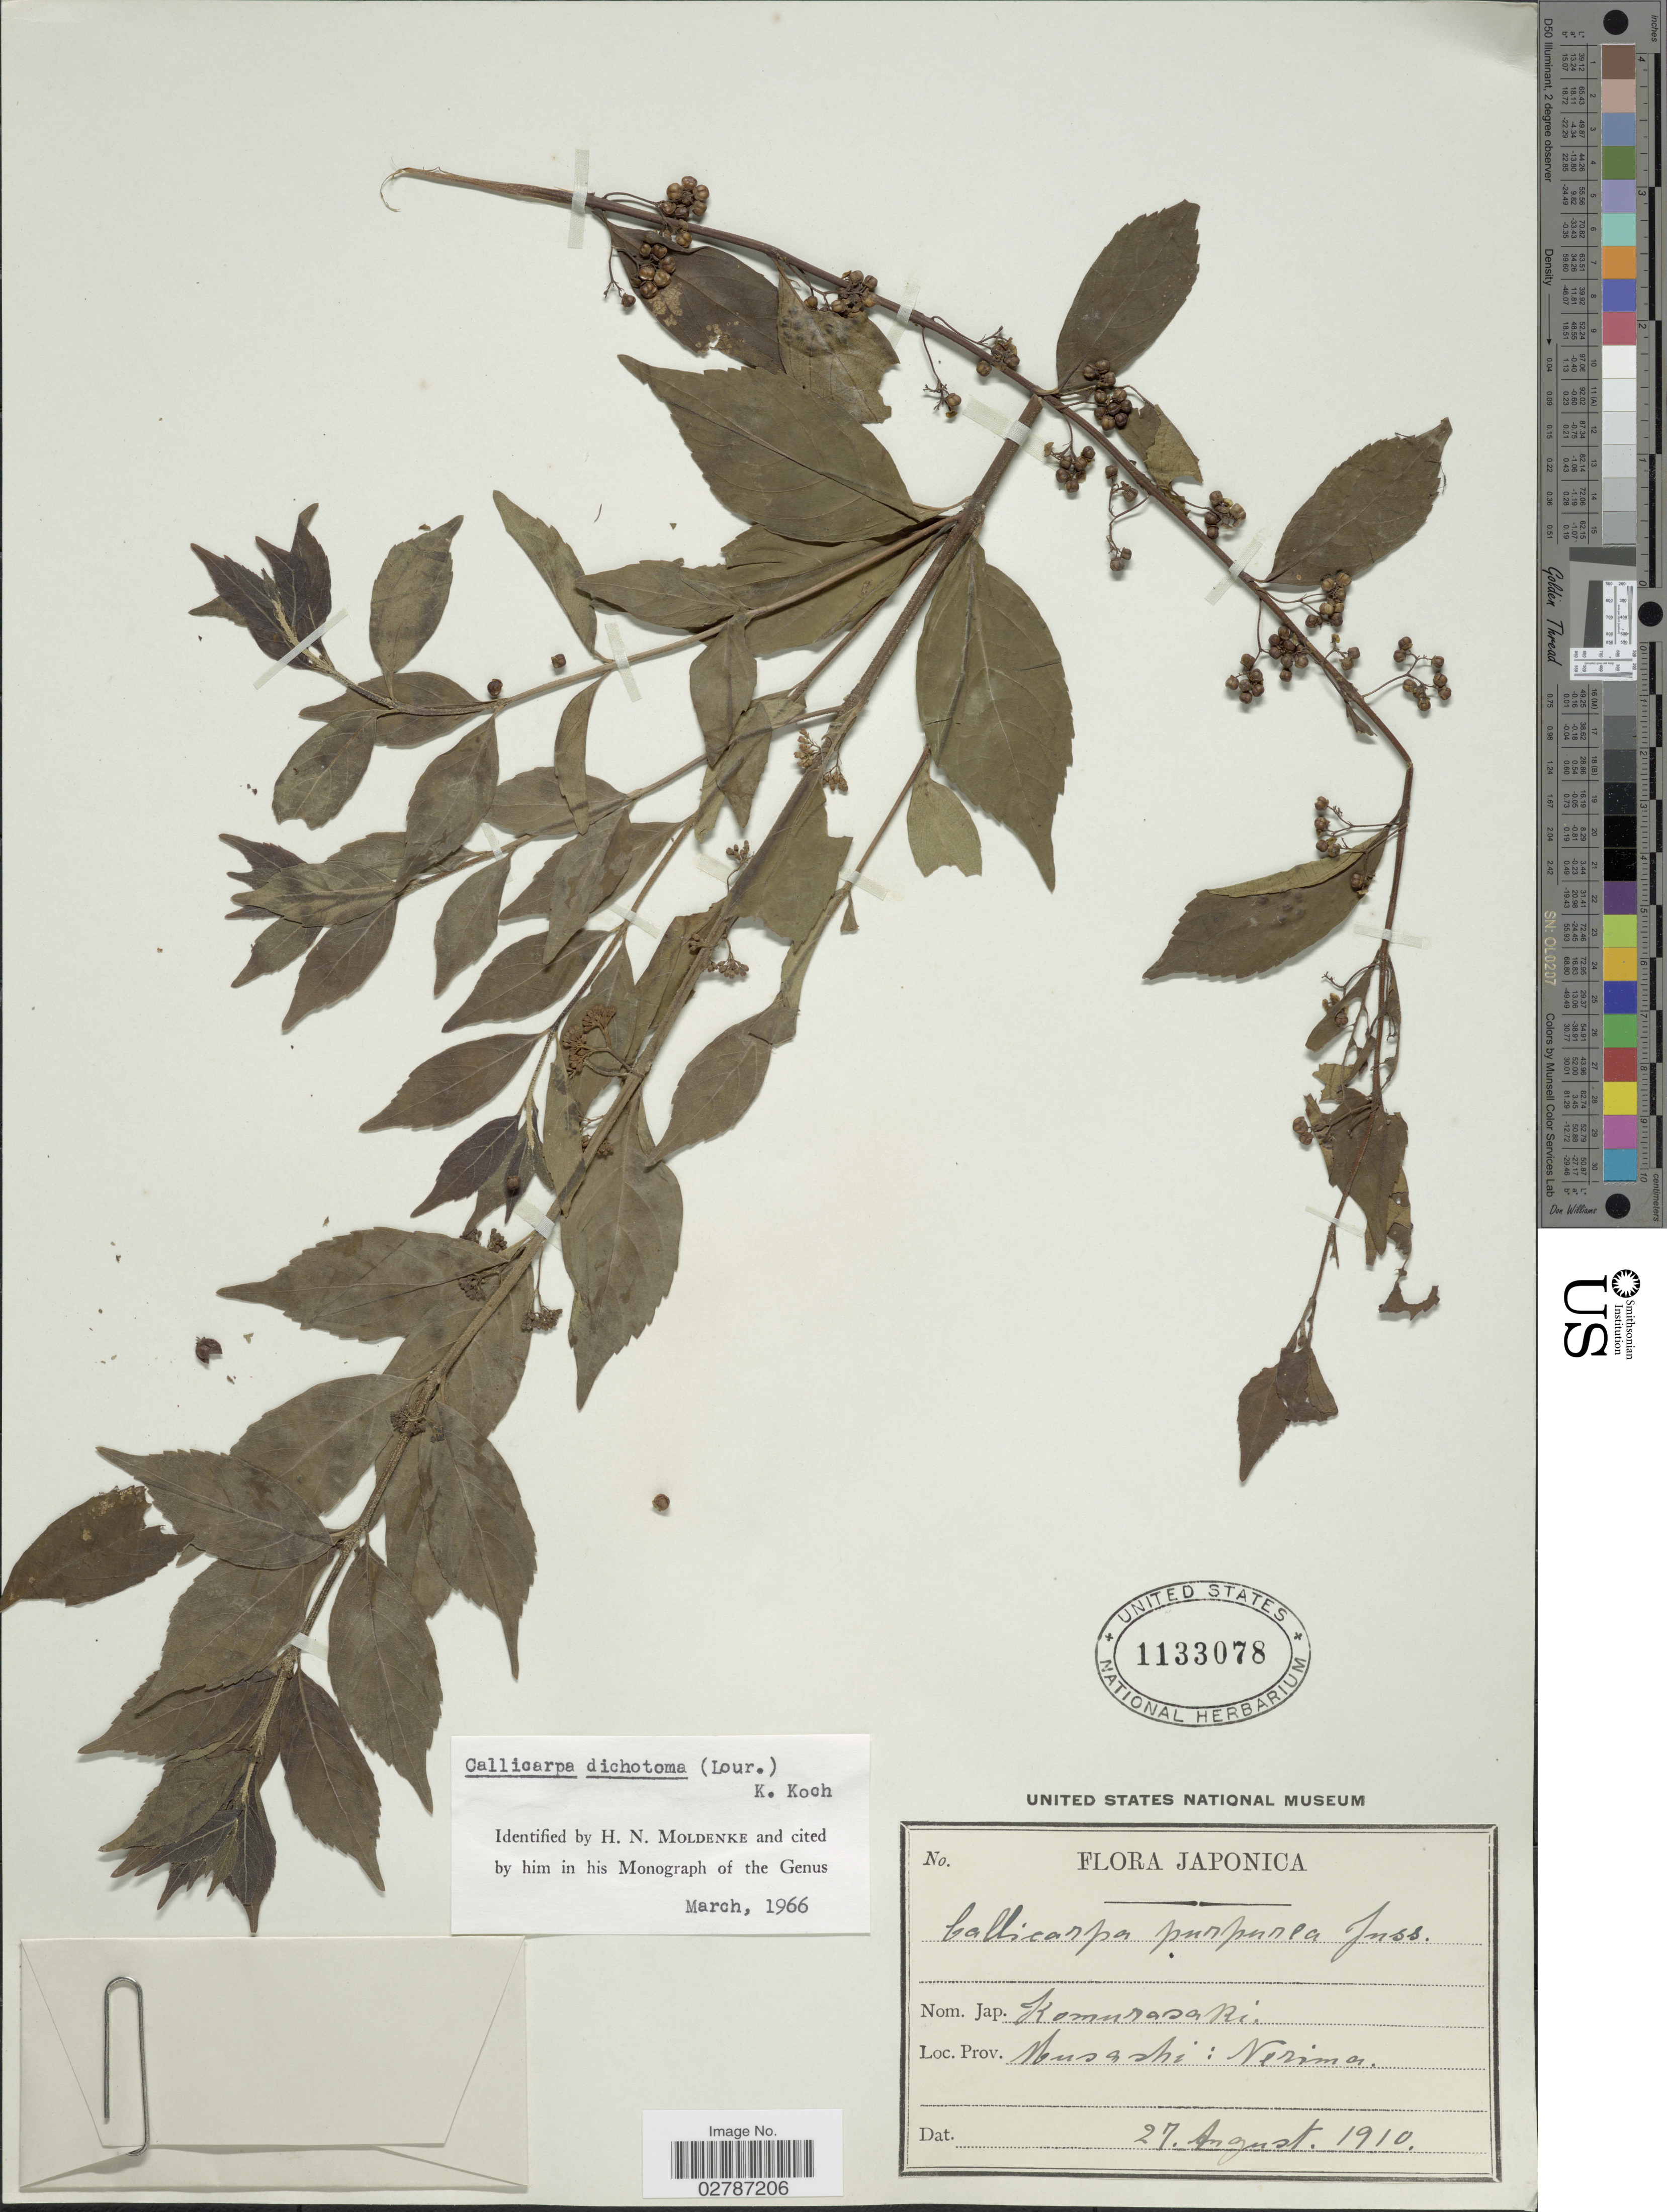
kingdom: Plantae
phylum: Tracheophyta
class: Magnoliopsida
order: Lamiales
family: Lamiaceae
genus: Callicarpa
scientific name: Callicarpa dichotoma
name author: (Lour.) K. Koch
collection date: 1910-08-27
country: Japan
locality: Musashi: Nerima.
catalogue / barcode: US 1133078